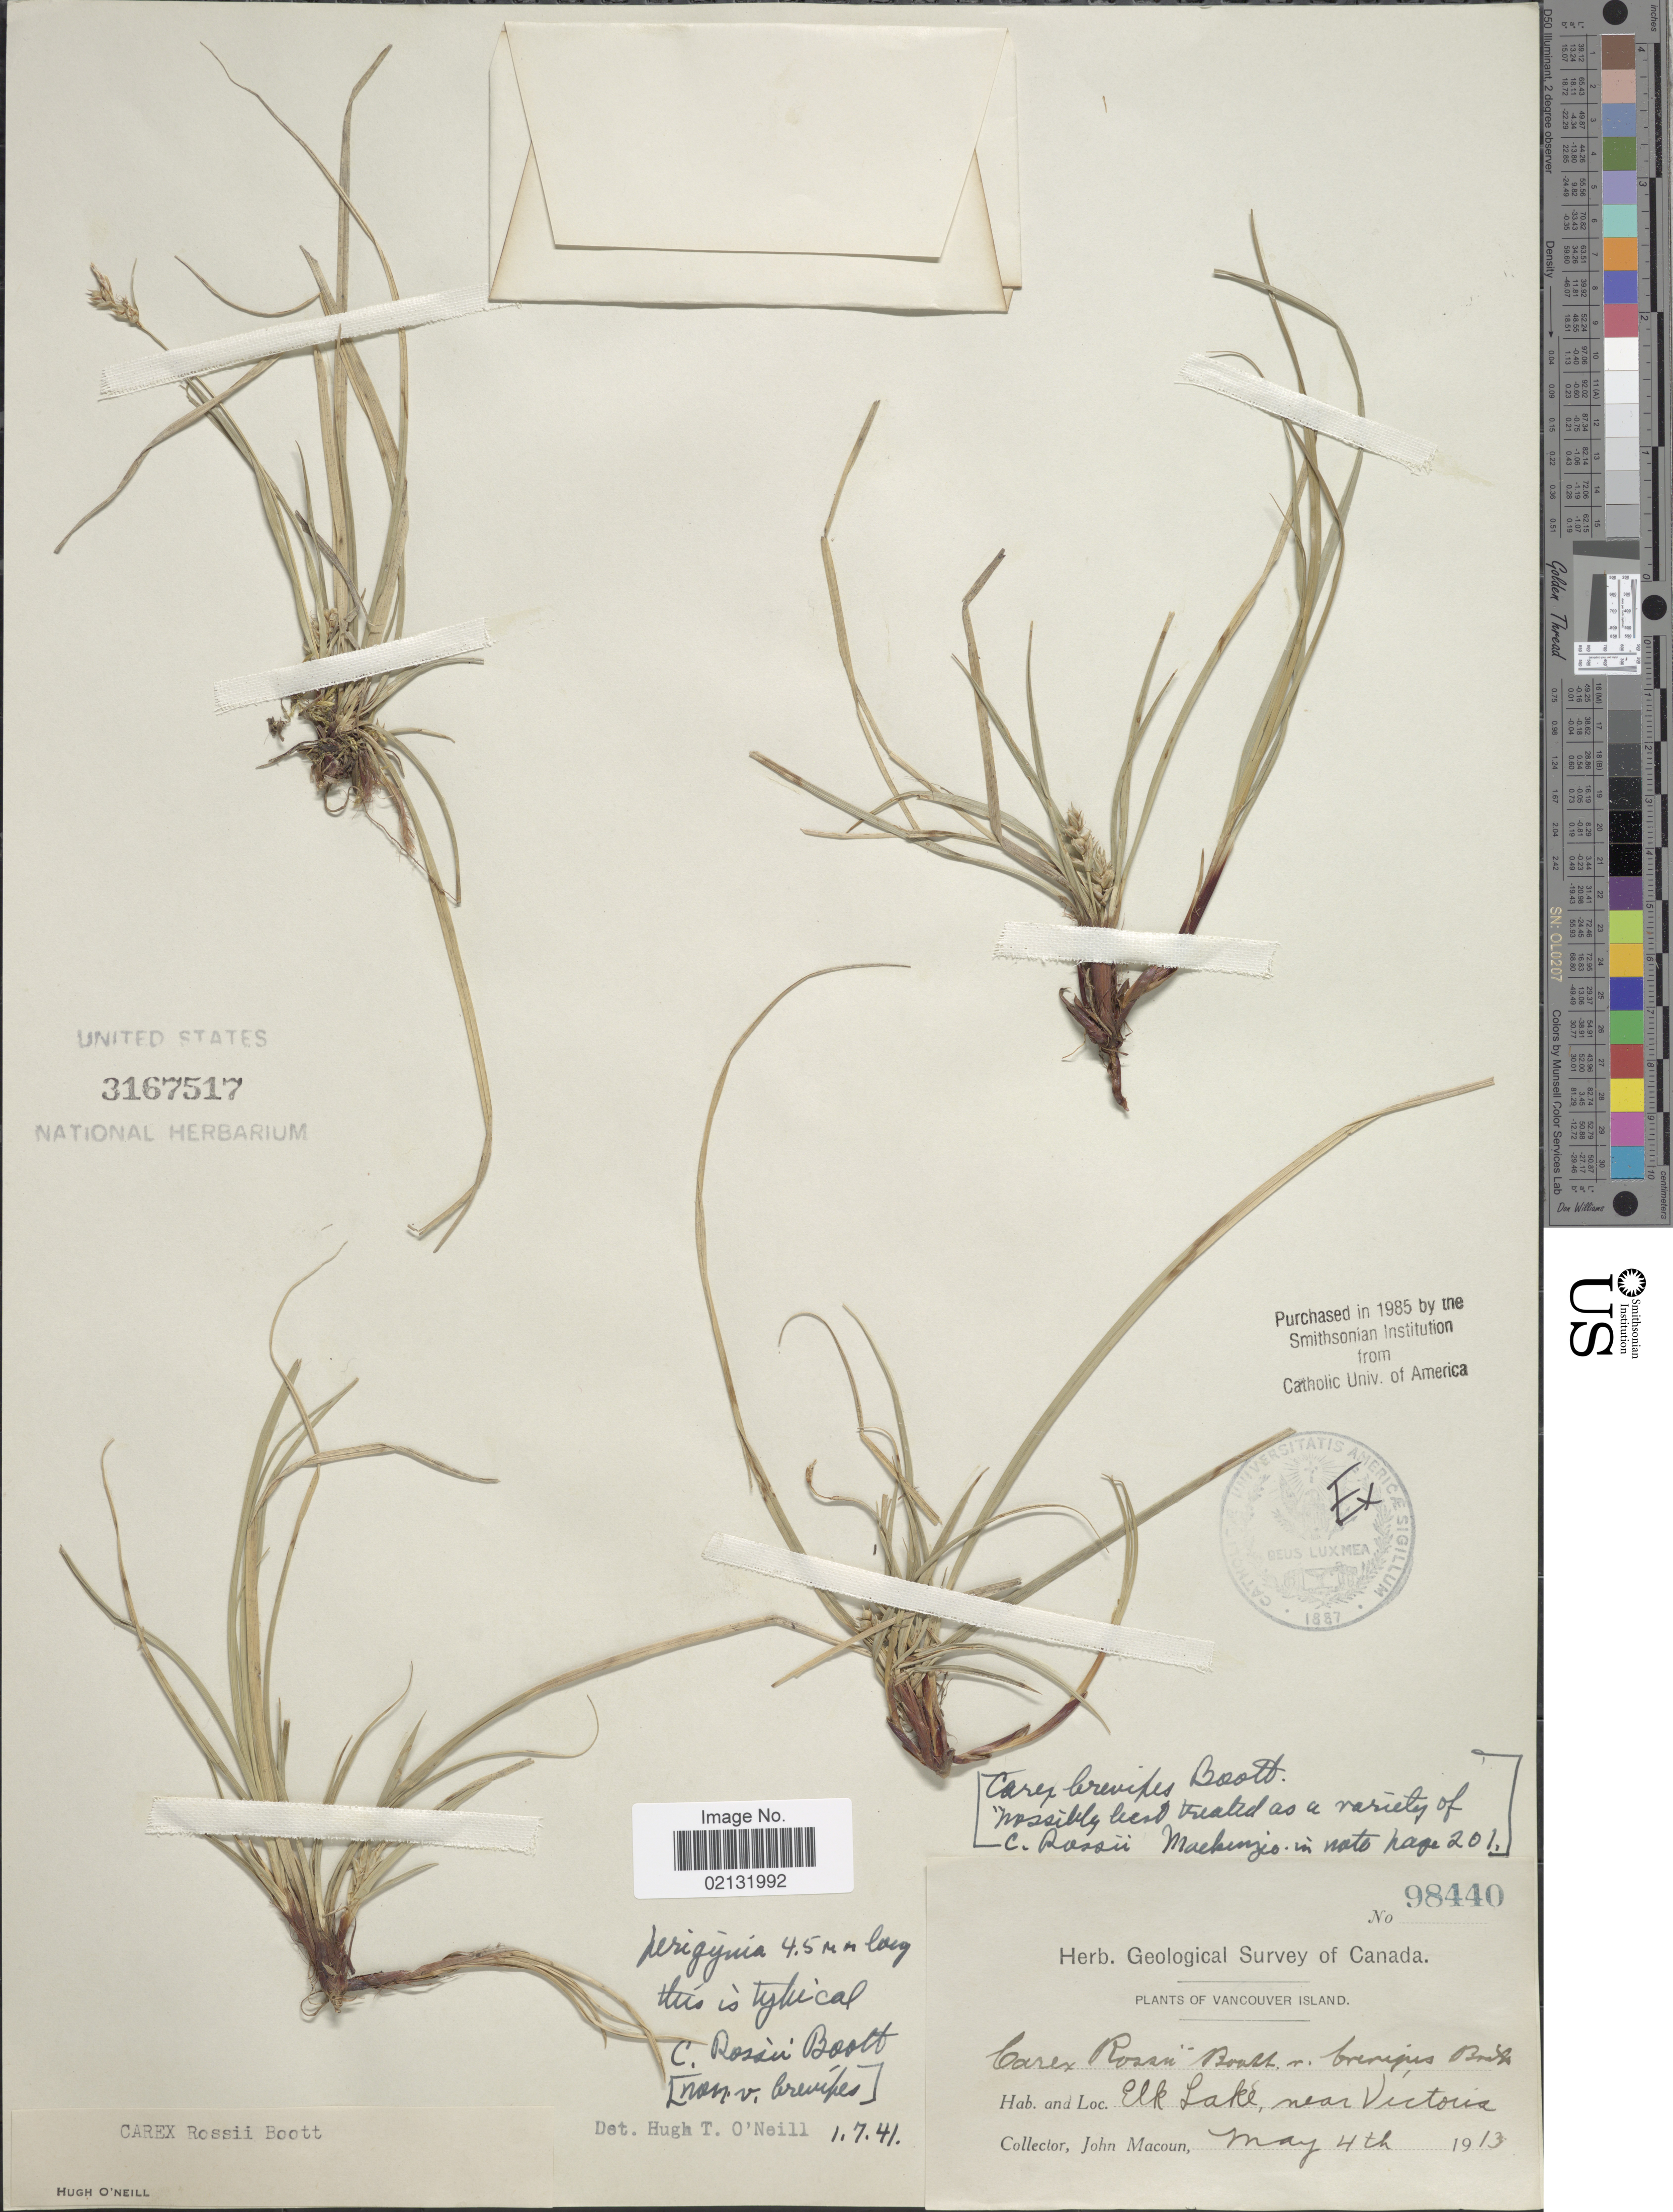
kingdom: Plantae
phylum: Tracheophyta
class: Liliopsida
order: Poales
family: Cyperaceae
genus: Carex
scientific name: Carex rossii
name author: Boott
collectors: J. Macoun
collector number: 98440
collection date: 1913-05-04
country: Canada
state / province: British Columbia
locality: Vancouver Island. Elk lake, near Victoria.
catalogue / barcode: US 3167517